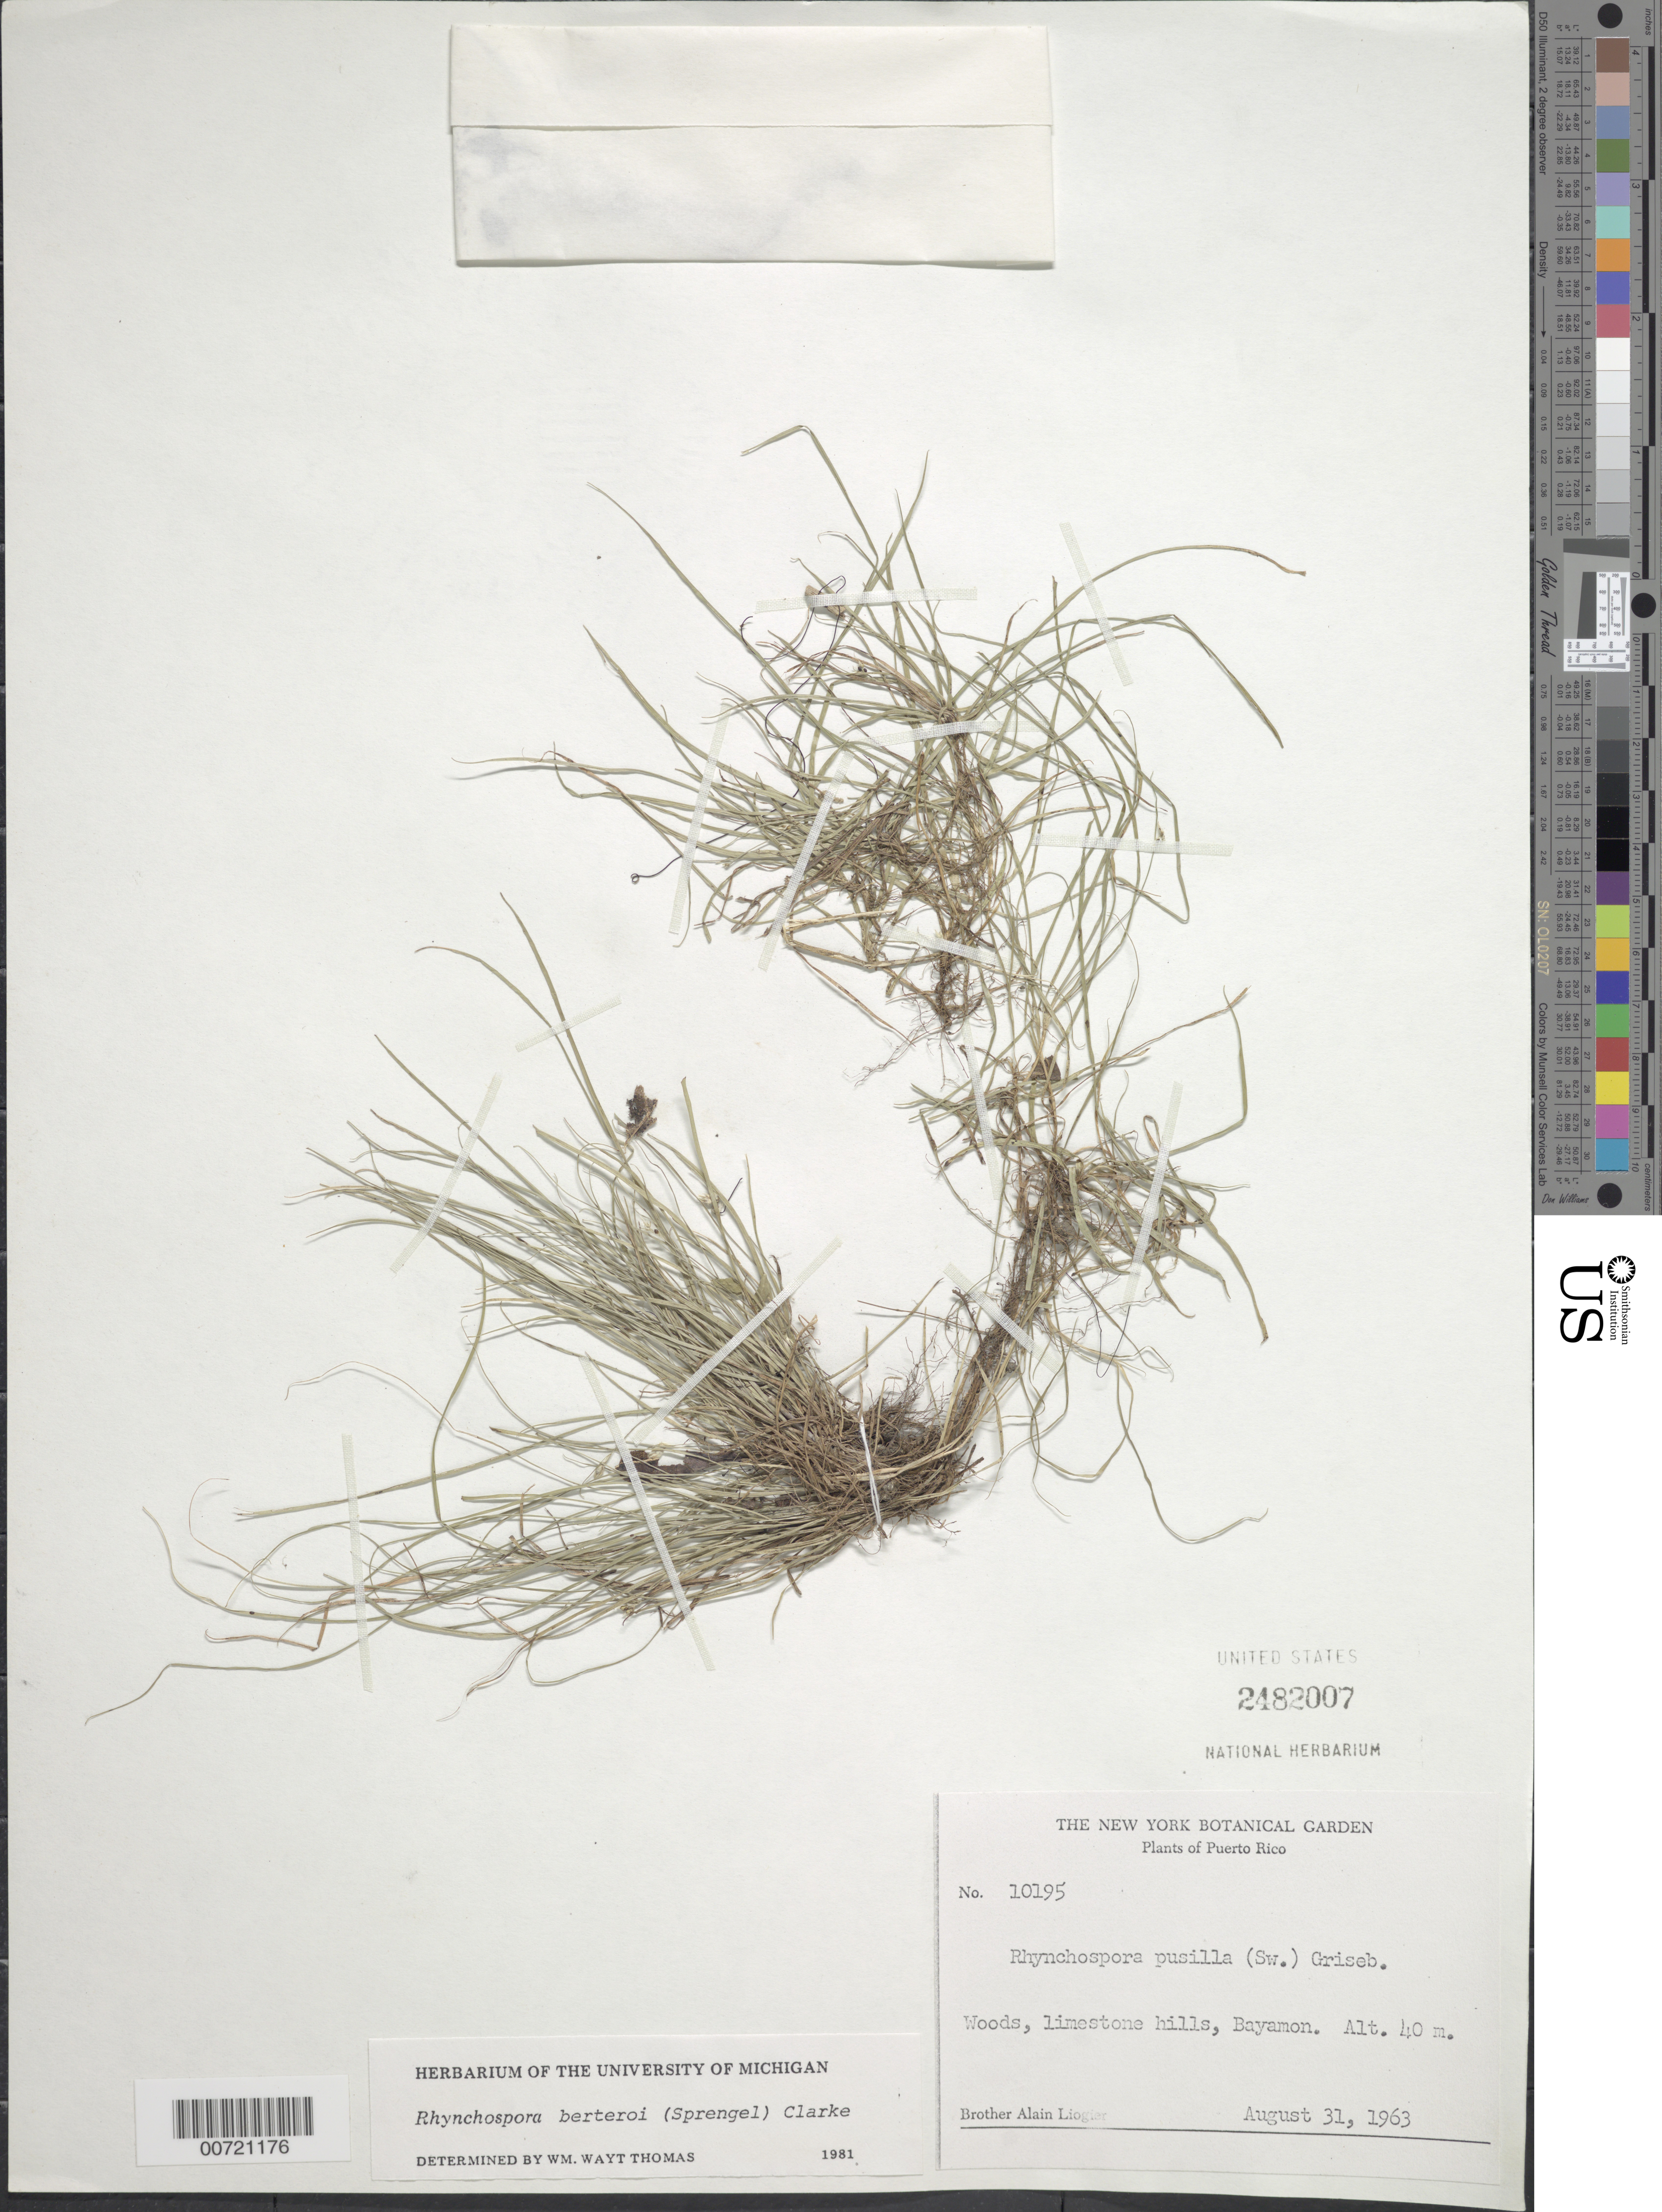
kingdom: Plantae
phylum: Tracheophyta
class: Liliopsida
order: Poales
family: Cyperaceae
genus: Rhynchospora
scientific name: Rhynchospora berteroi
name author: (Spreng.) C.B. Clarke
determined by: Thomas, W. W.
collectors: A. H. Liogier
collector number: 10195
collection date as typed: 31 Aug 1963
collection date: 1963-08-31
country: Puerto Rico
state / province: Bayamón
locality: Bayamón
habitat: Woods, limestone hills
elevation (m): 40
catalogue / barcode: US 2482007